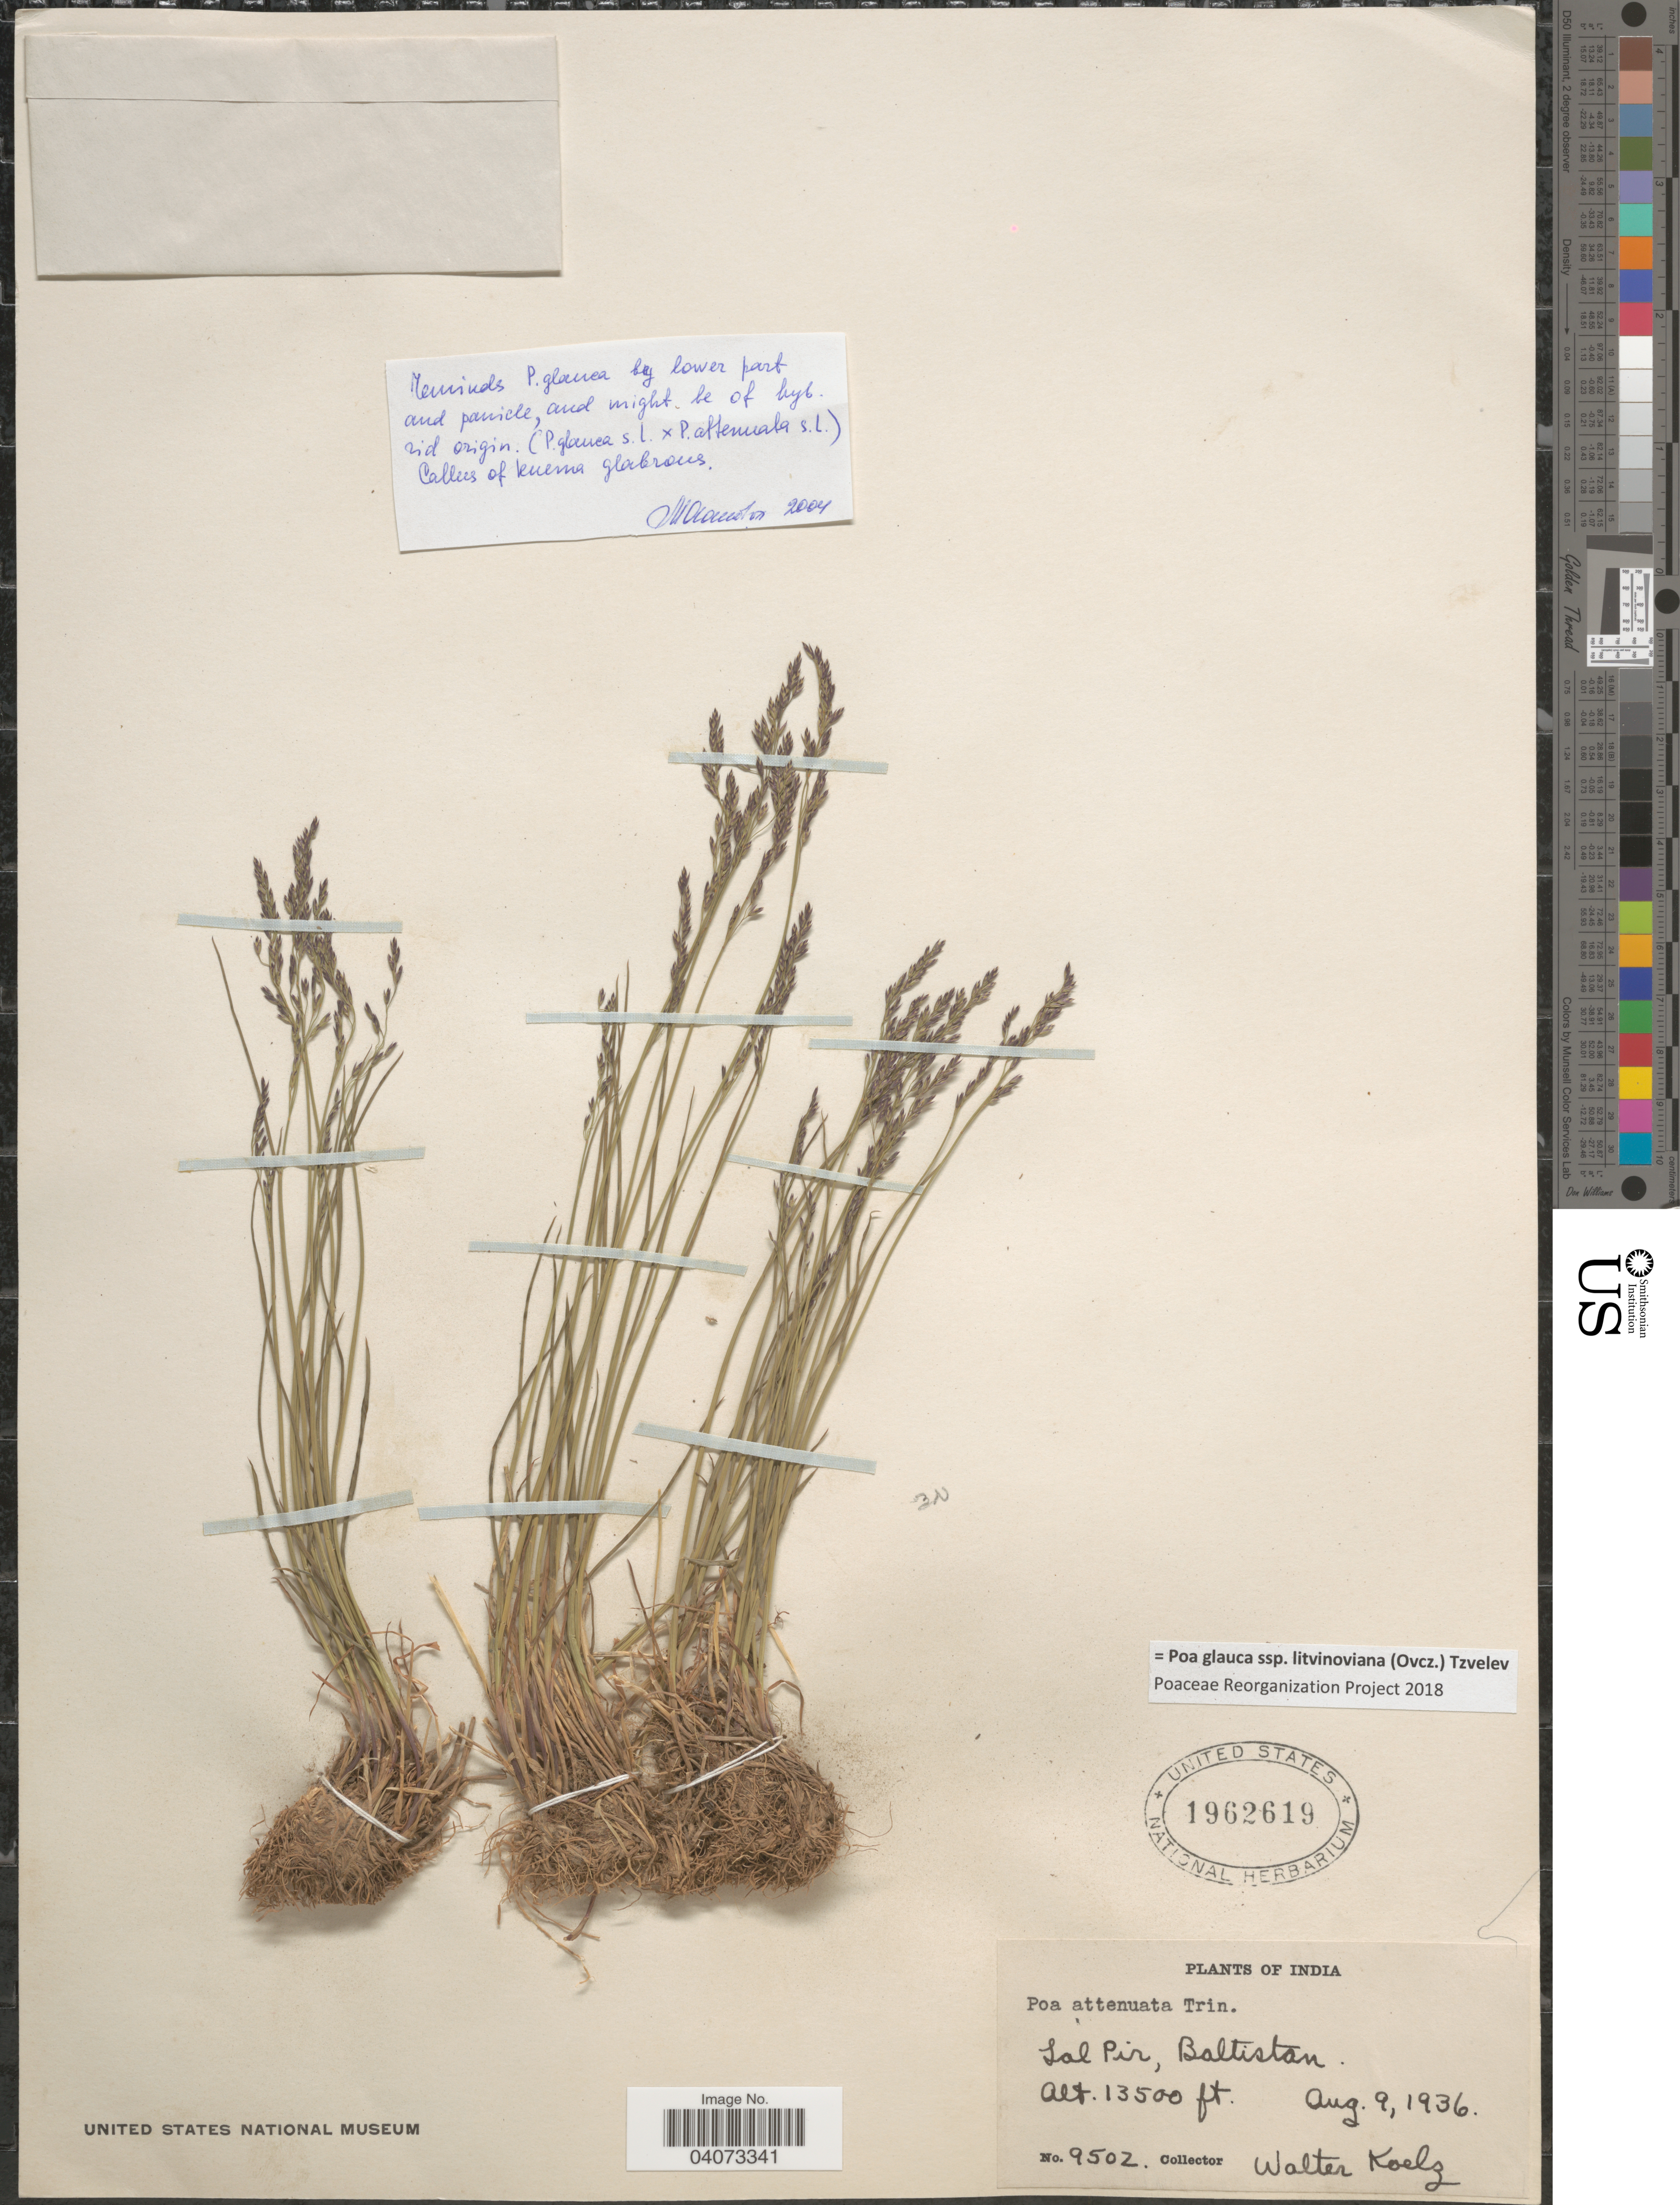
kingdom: Plantae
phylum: Tracheophyta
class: Liliopsida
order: Poales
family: Poaceae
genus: Poa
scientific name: Poa glauca subsp. litvinoviana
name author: (Ovcz.) Tzvelev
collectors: W. N. Koelz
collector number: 9502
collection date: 1936-08-09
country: Pakistan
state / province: Gilgit-Baltistan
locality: Sal Pir, Baltistan.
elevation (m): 4115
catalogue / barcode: US 1962619